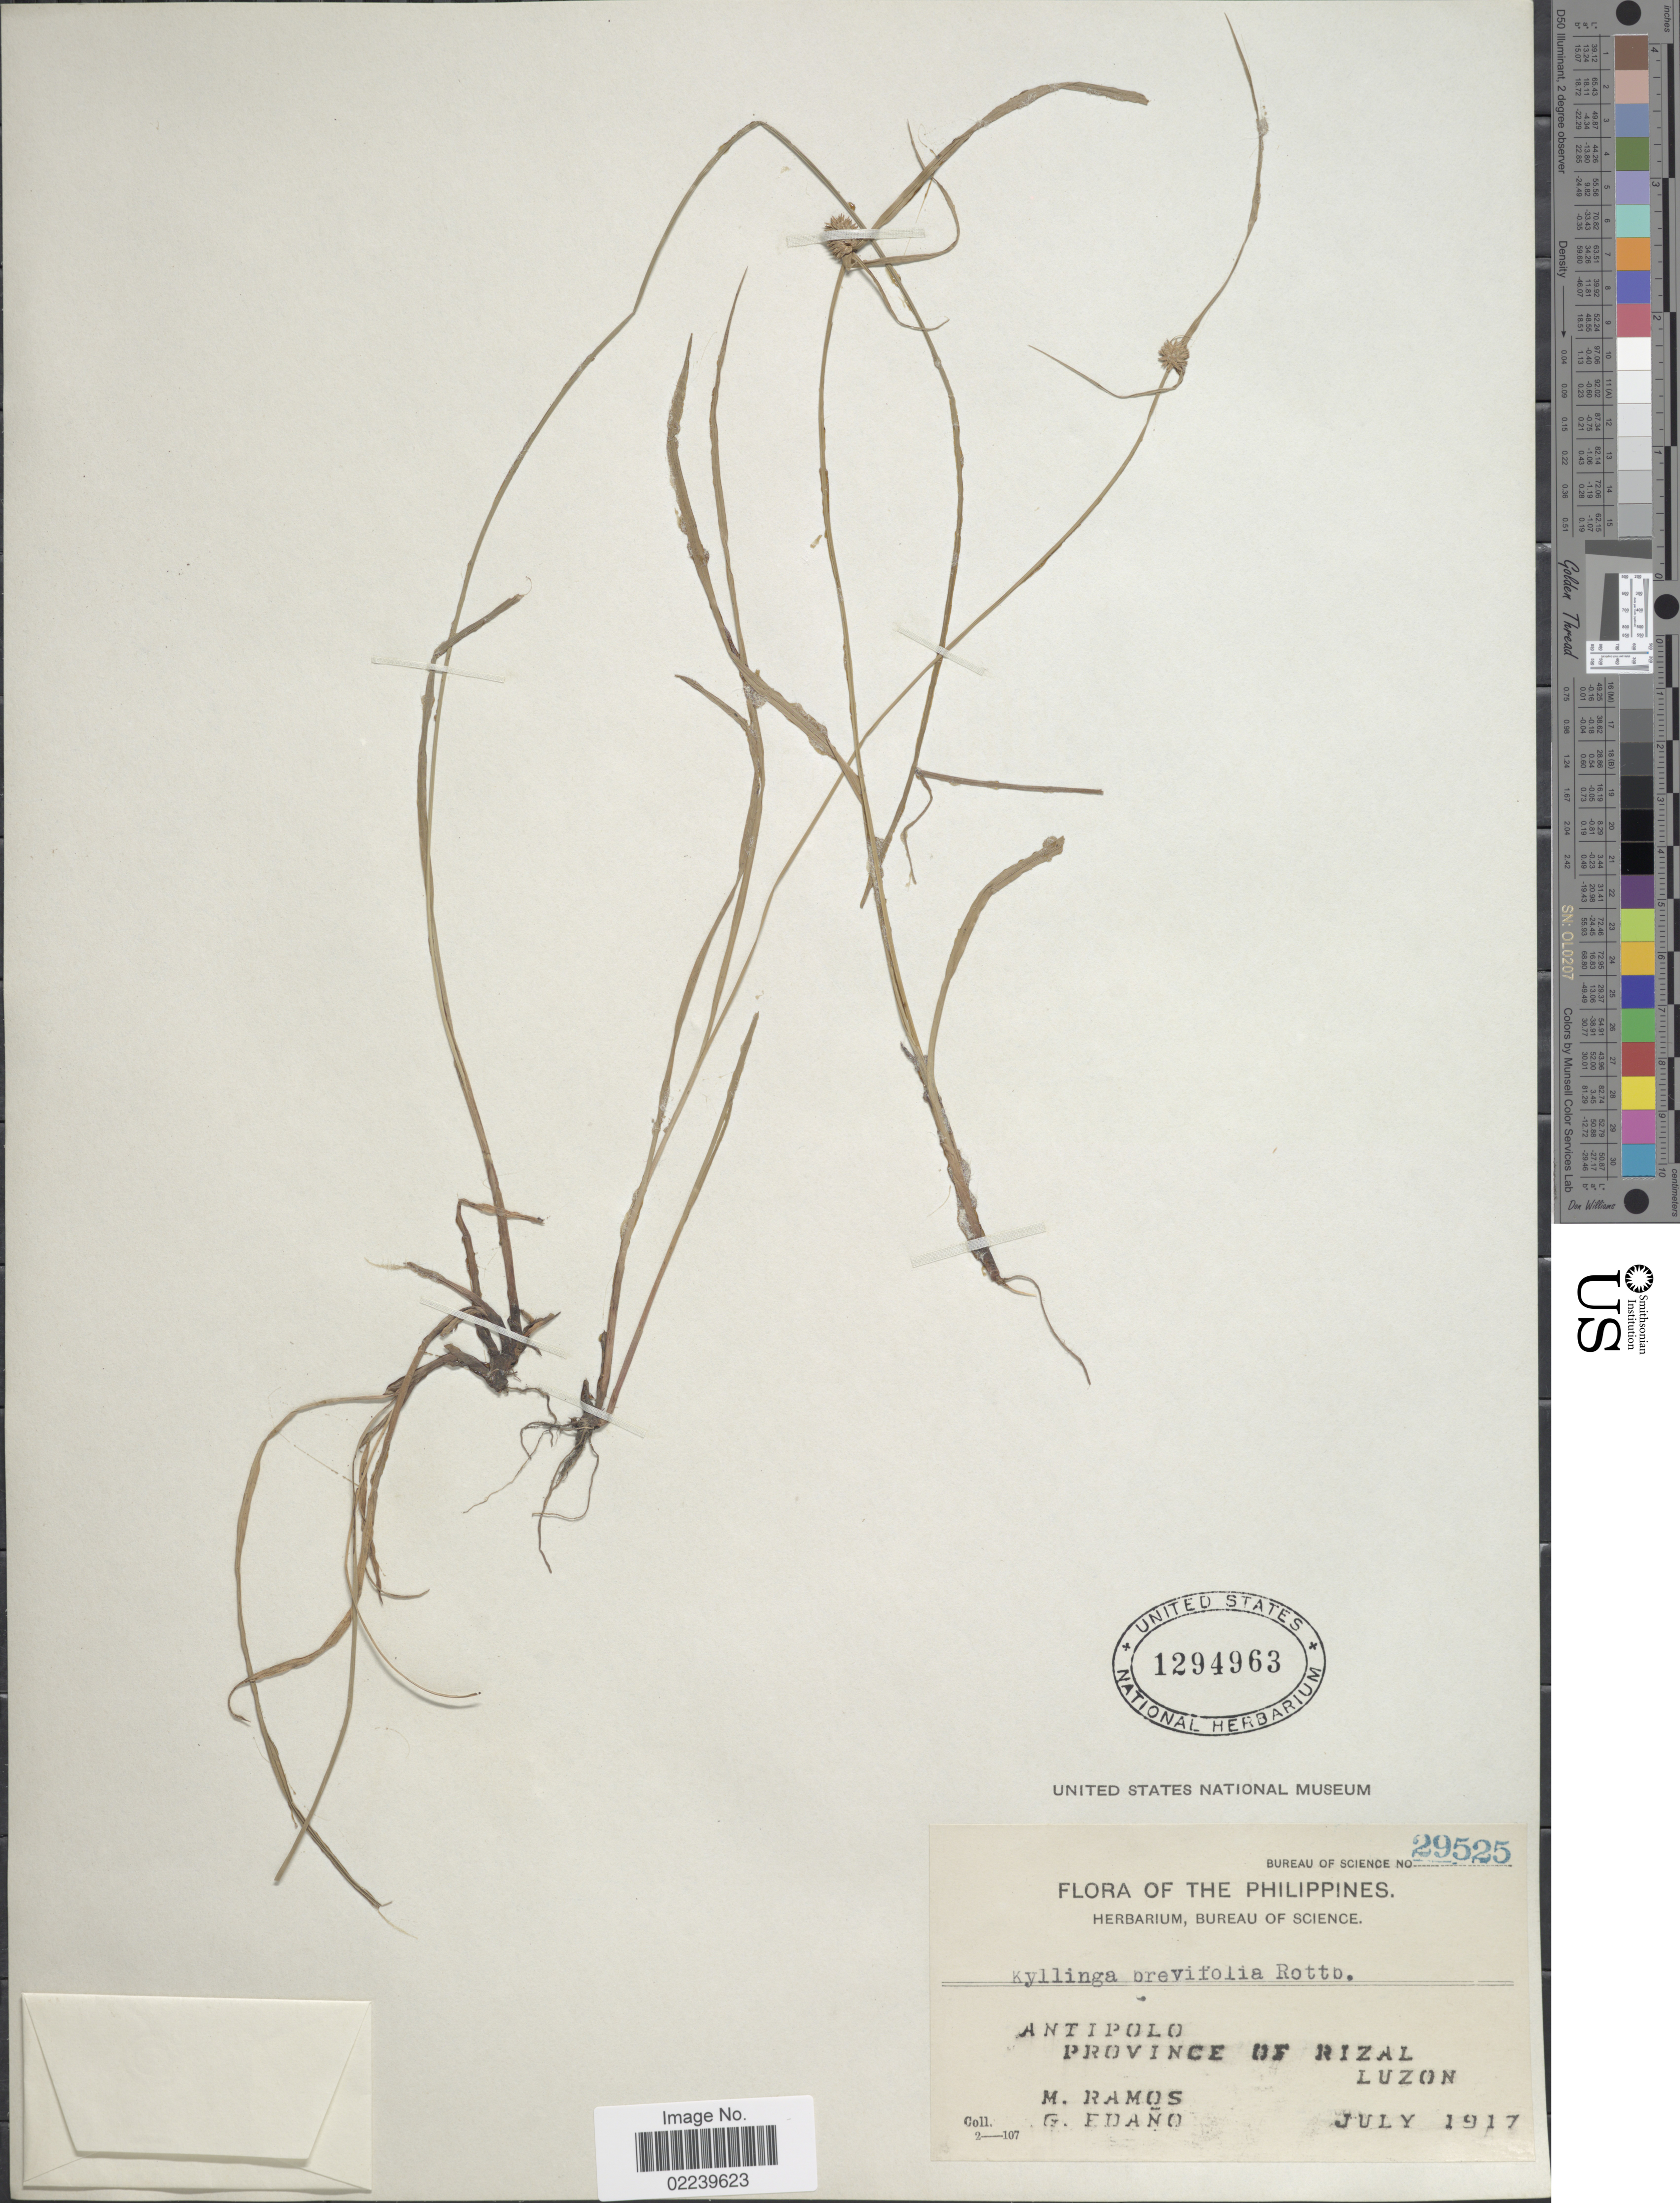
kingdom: Plantae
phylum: Tracheophyta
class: Liliopsida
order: Poales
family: Cyperaceae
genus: Cyperus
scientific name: Cyperus brevifolius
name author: (Rottb.) Hassk.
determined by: Strong, M. T., (US), Smithsonian Institution - National Museum of Natural History (UNITED STATES)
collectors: M. Ramos & G. Edaño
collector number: Bureau of Science 29525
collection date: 1917-07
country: Philippines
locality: Antipolo, Province of Rizal, Luzon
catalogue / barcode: US 1294963